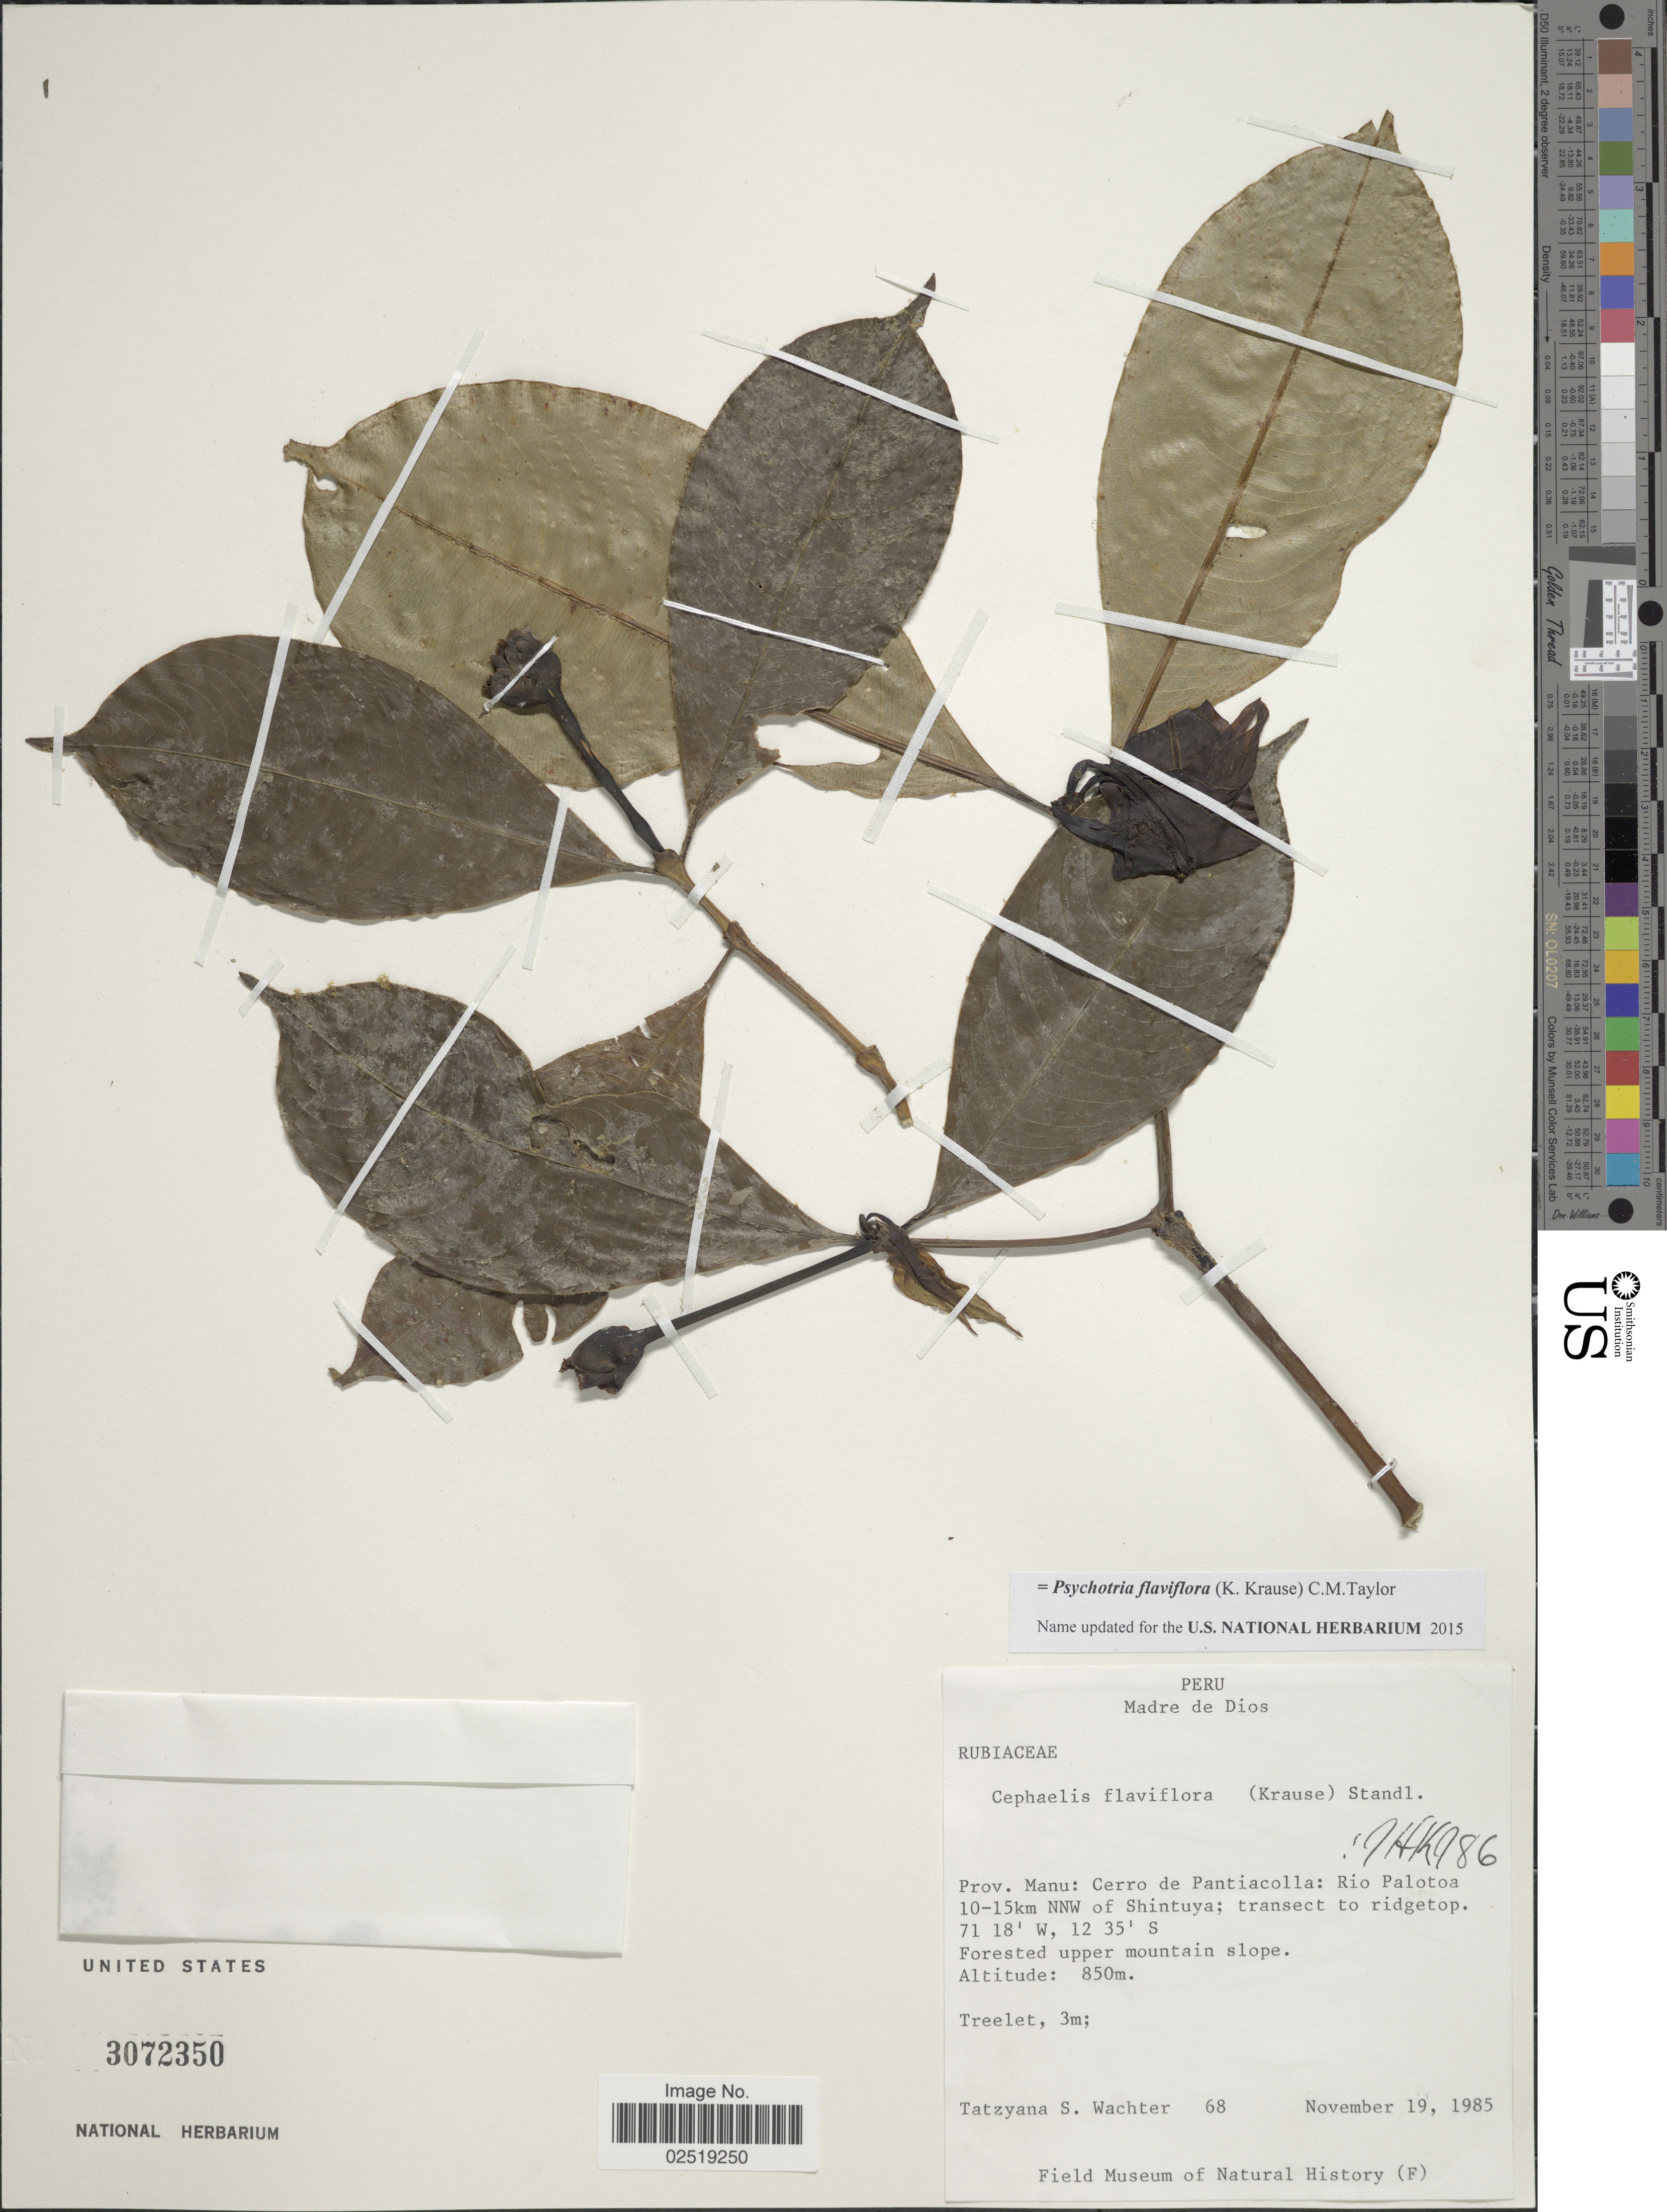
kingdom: Plantae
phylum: Tracheophyta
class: Magnoliopsida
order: Gentianales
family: Rubiaceae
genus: Psychotria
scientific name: Psychotria flaviflora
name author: (K. Krause) C.M. Taylor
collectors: T. Wachter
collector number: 68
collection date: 1985-11-19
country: Peru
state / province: Madre de Dios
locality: Prov. Manu: Cerro de Pantiacolla: Rio Palotoa 10-15km NNW of Shintuya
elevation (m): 850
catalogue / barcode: US 3072350